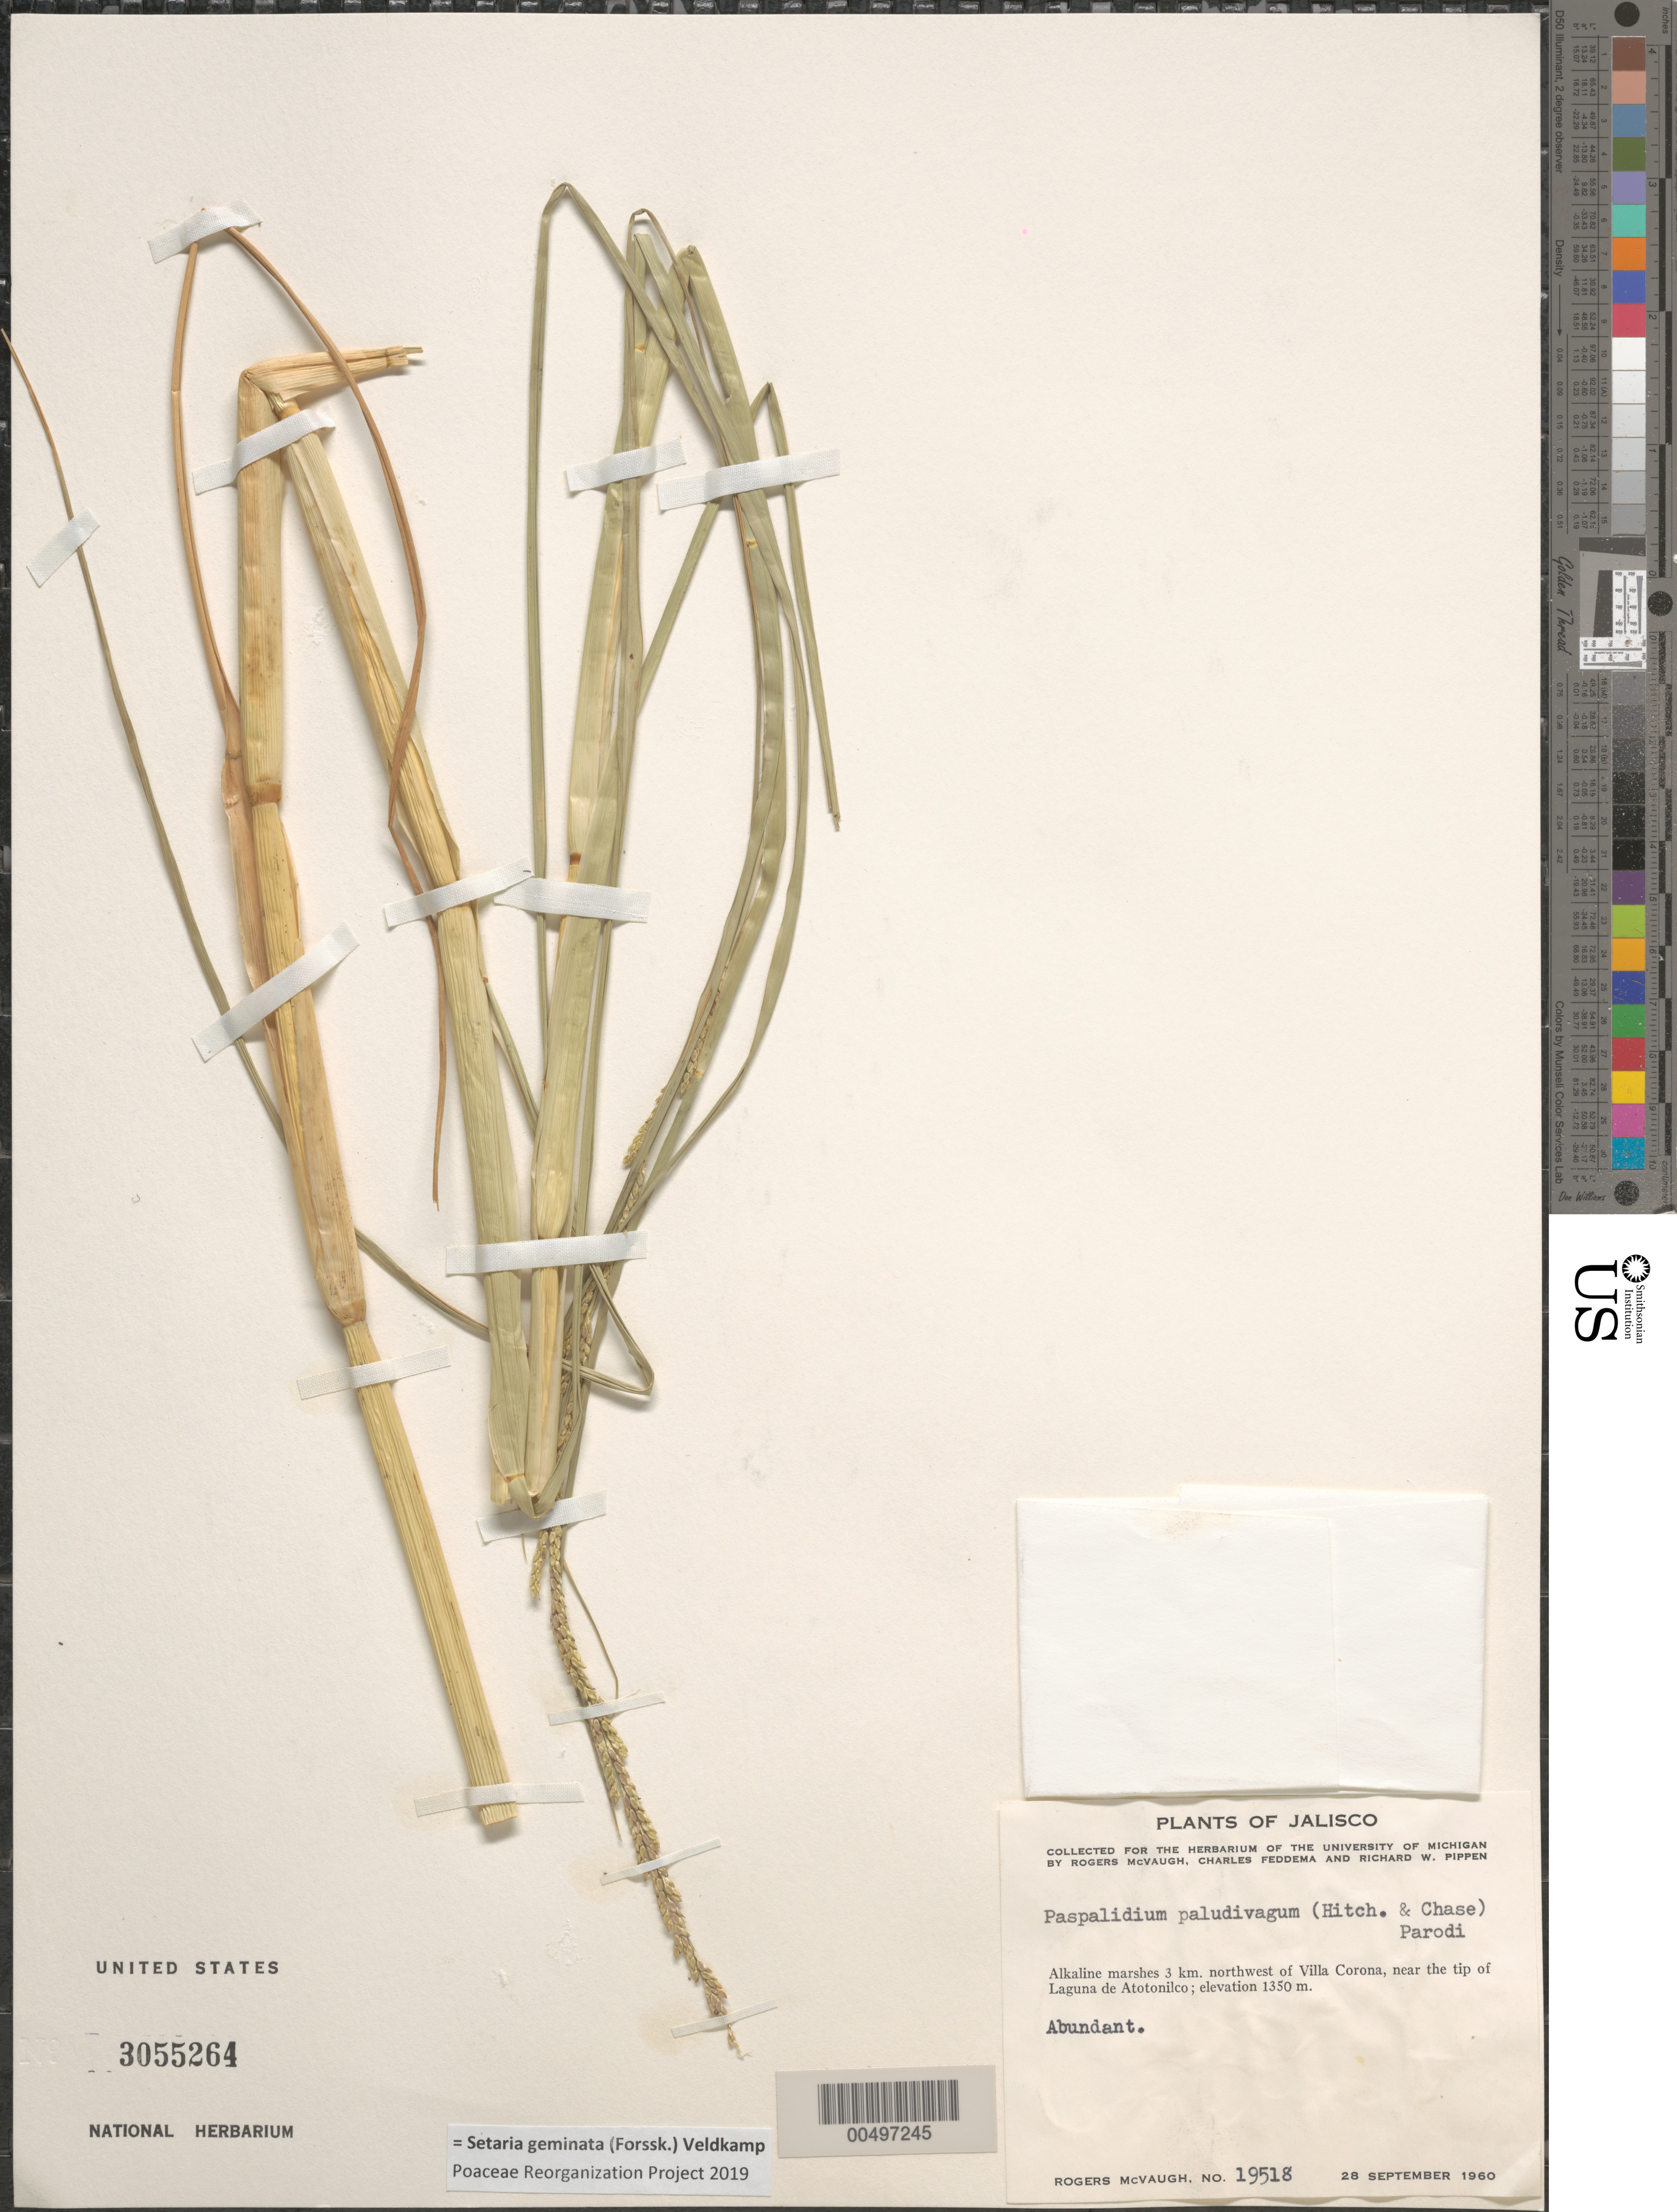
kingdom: Plantae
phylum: Tracheophyta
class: Liliopsida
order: Poales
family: Poaceae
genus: Setaria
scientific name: Setaria geminata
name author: (Forssk.) Veldkamp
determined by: Poaceae Reorganization Project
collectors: R. McVaugh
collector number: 19518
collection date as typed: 28 Sep 1960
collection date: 1960-09-28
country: Mexico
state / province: Jalisco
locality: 3 km NW of Villa Corona, near the tip of Laguna de Atotonilco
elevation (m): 1350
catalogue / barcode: US 3055264